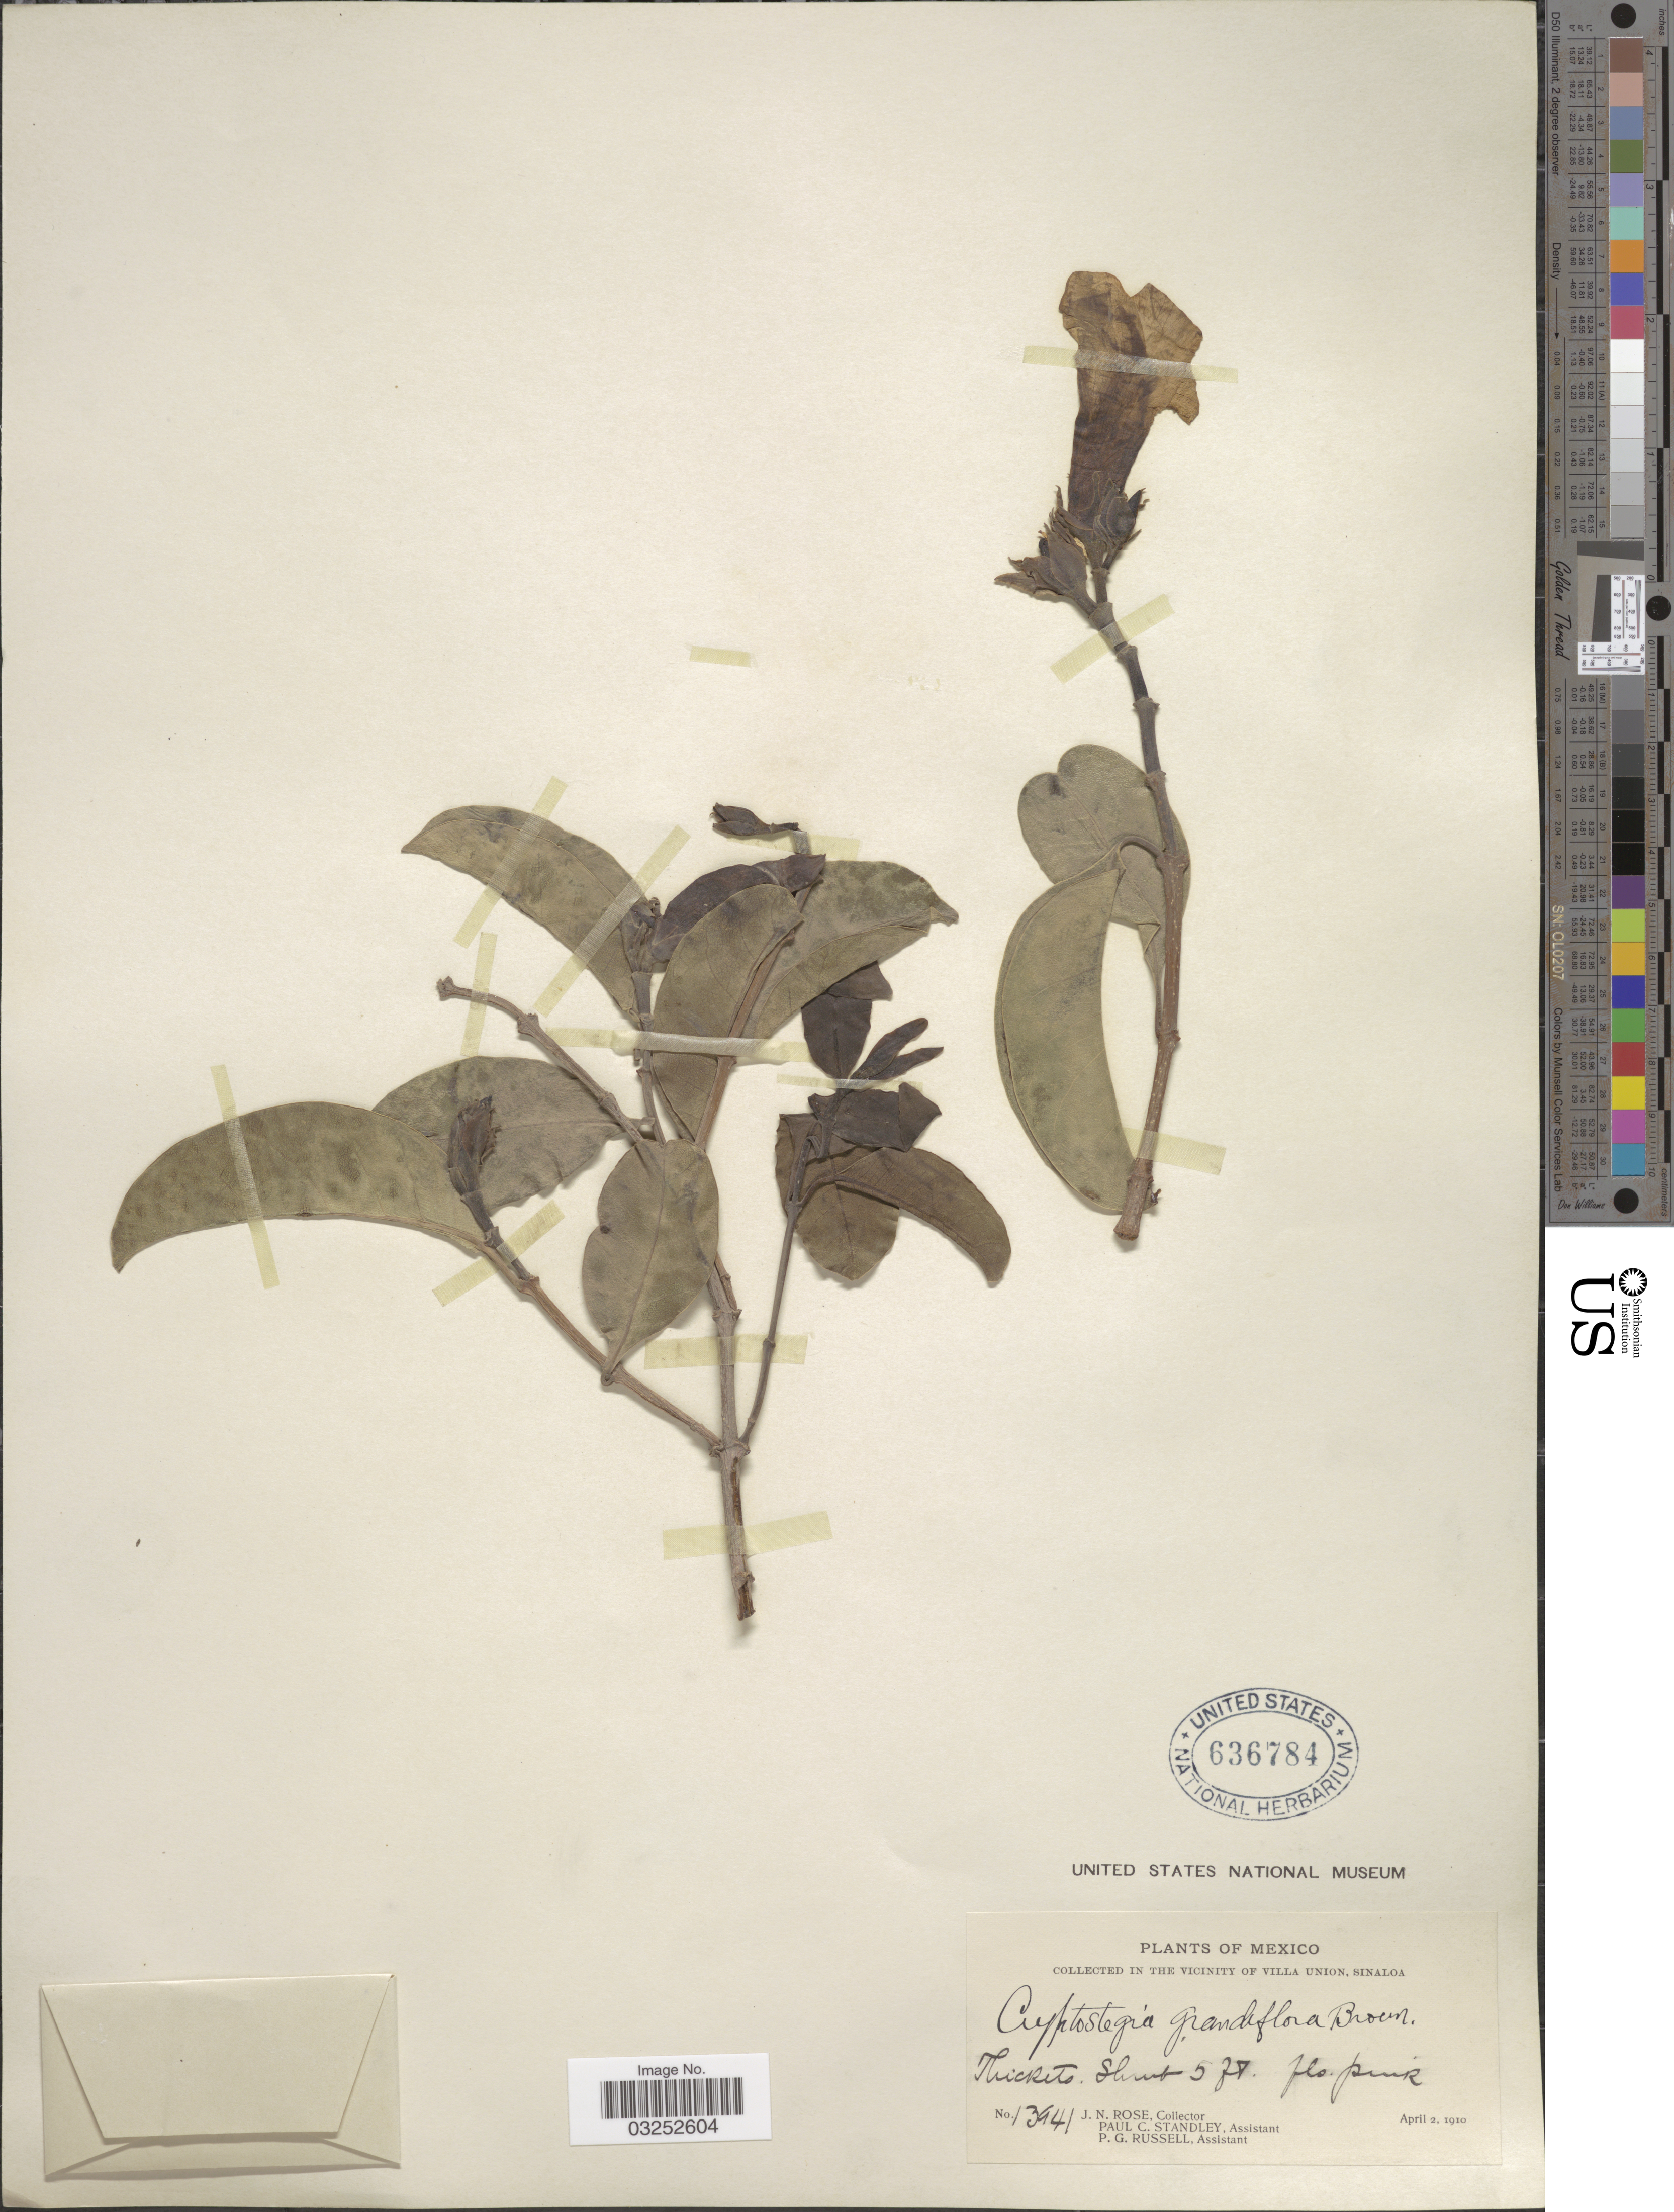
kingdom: Plantae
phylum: Tracheophyta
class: Magnoliopsida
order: Gentianales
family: Apocynaceae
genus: Cryptostegia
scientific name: Cryptostegia grandiflora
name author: Roxb. ex R. Br.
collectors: J. N. Rose, P. C. Standley & P. G. Russell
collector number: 13941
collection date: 1910-04-02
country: Mexico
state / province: Sinaloa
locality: In The Vicinity of Villa Union, Sinaloa.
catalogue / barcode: US 636784